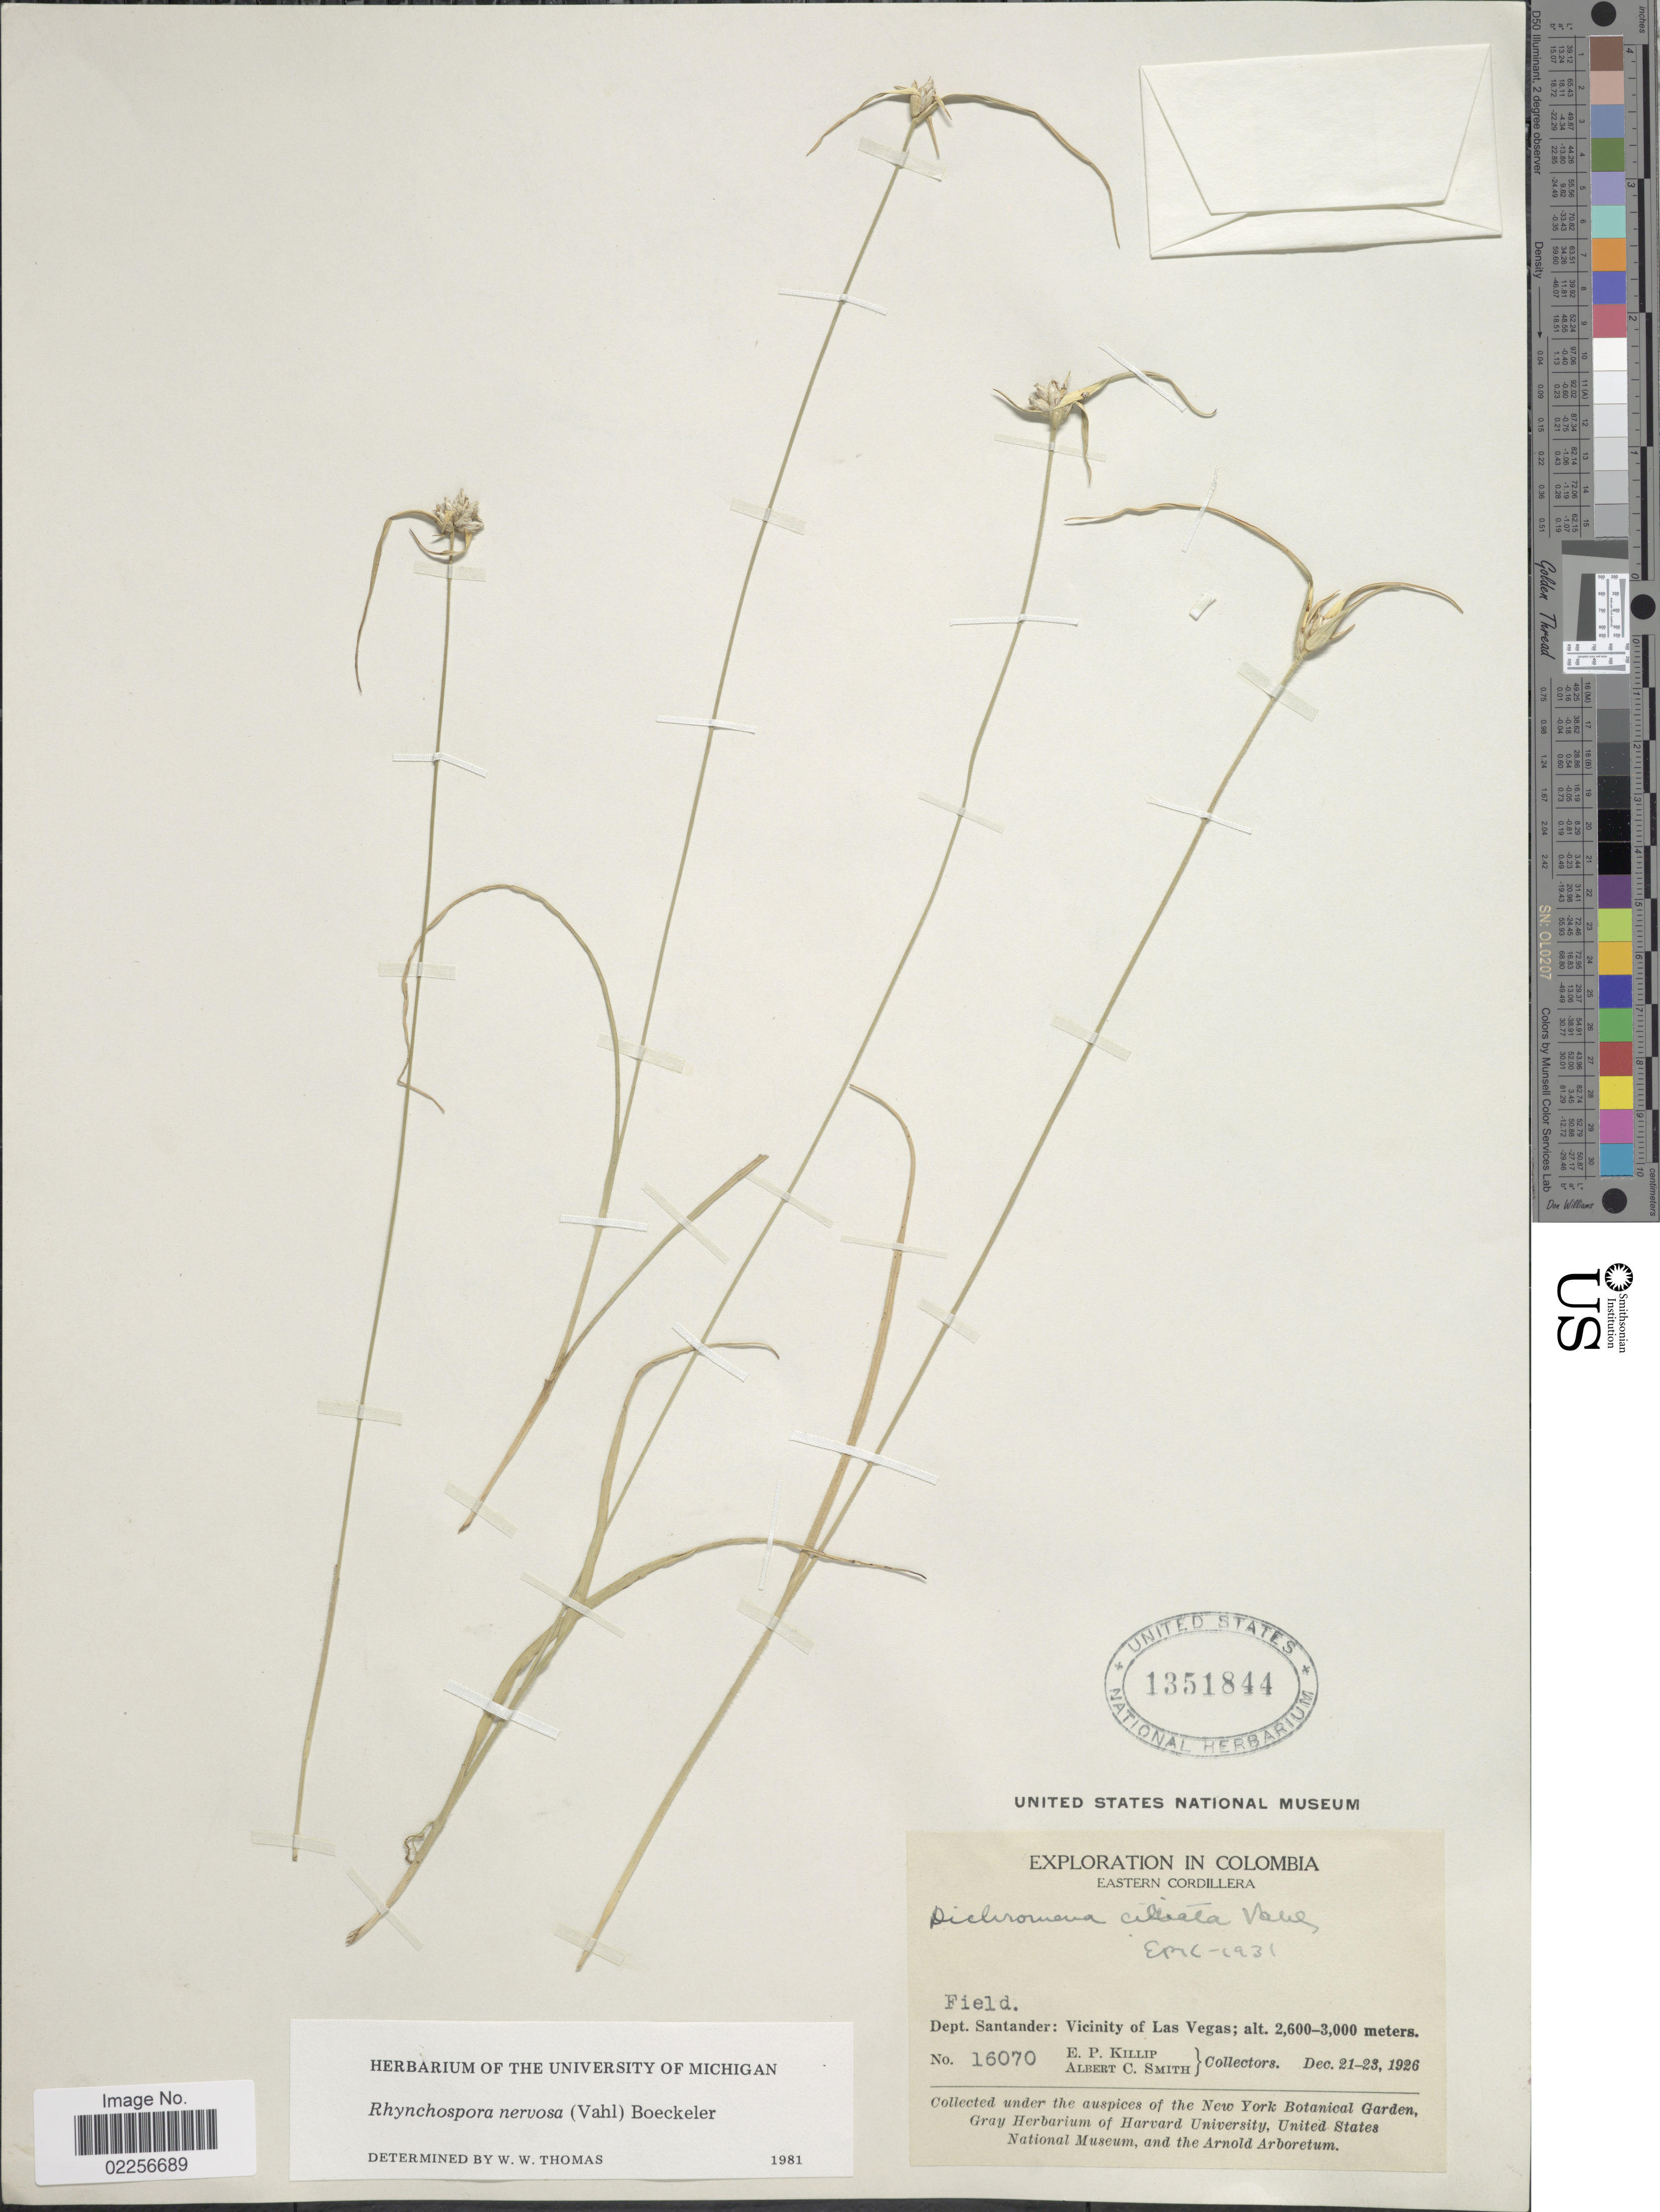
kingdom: Plantae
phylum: Tracheophyta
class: Liliopsida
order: Poales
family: Cyperaceae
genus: Rhynchospora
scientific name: Rhynchospora nervosa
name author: (Vahl) Boeckeler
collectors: E. P. Killip & A. C. Smith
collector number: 16070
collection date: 1926-12-21/1926-12-23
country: Colombia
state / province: Santander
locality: Eastern Cordillera, Vicinity of Las Vegas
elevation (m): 2600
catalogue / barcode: US 1351844